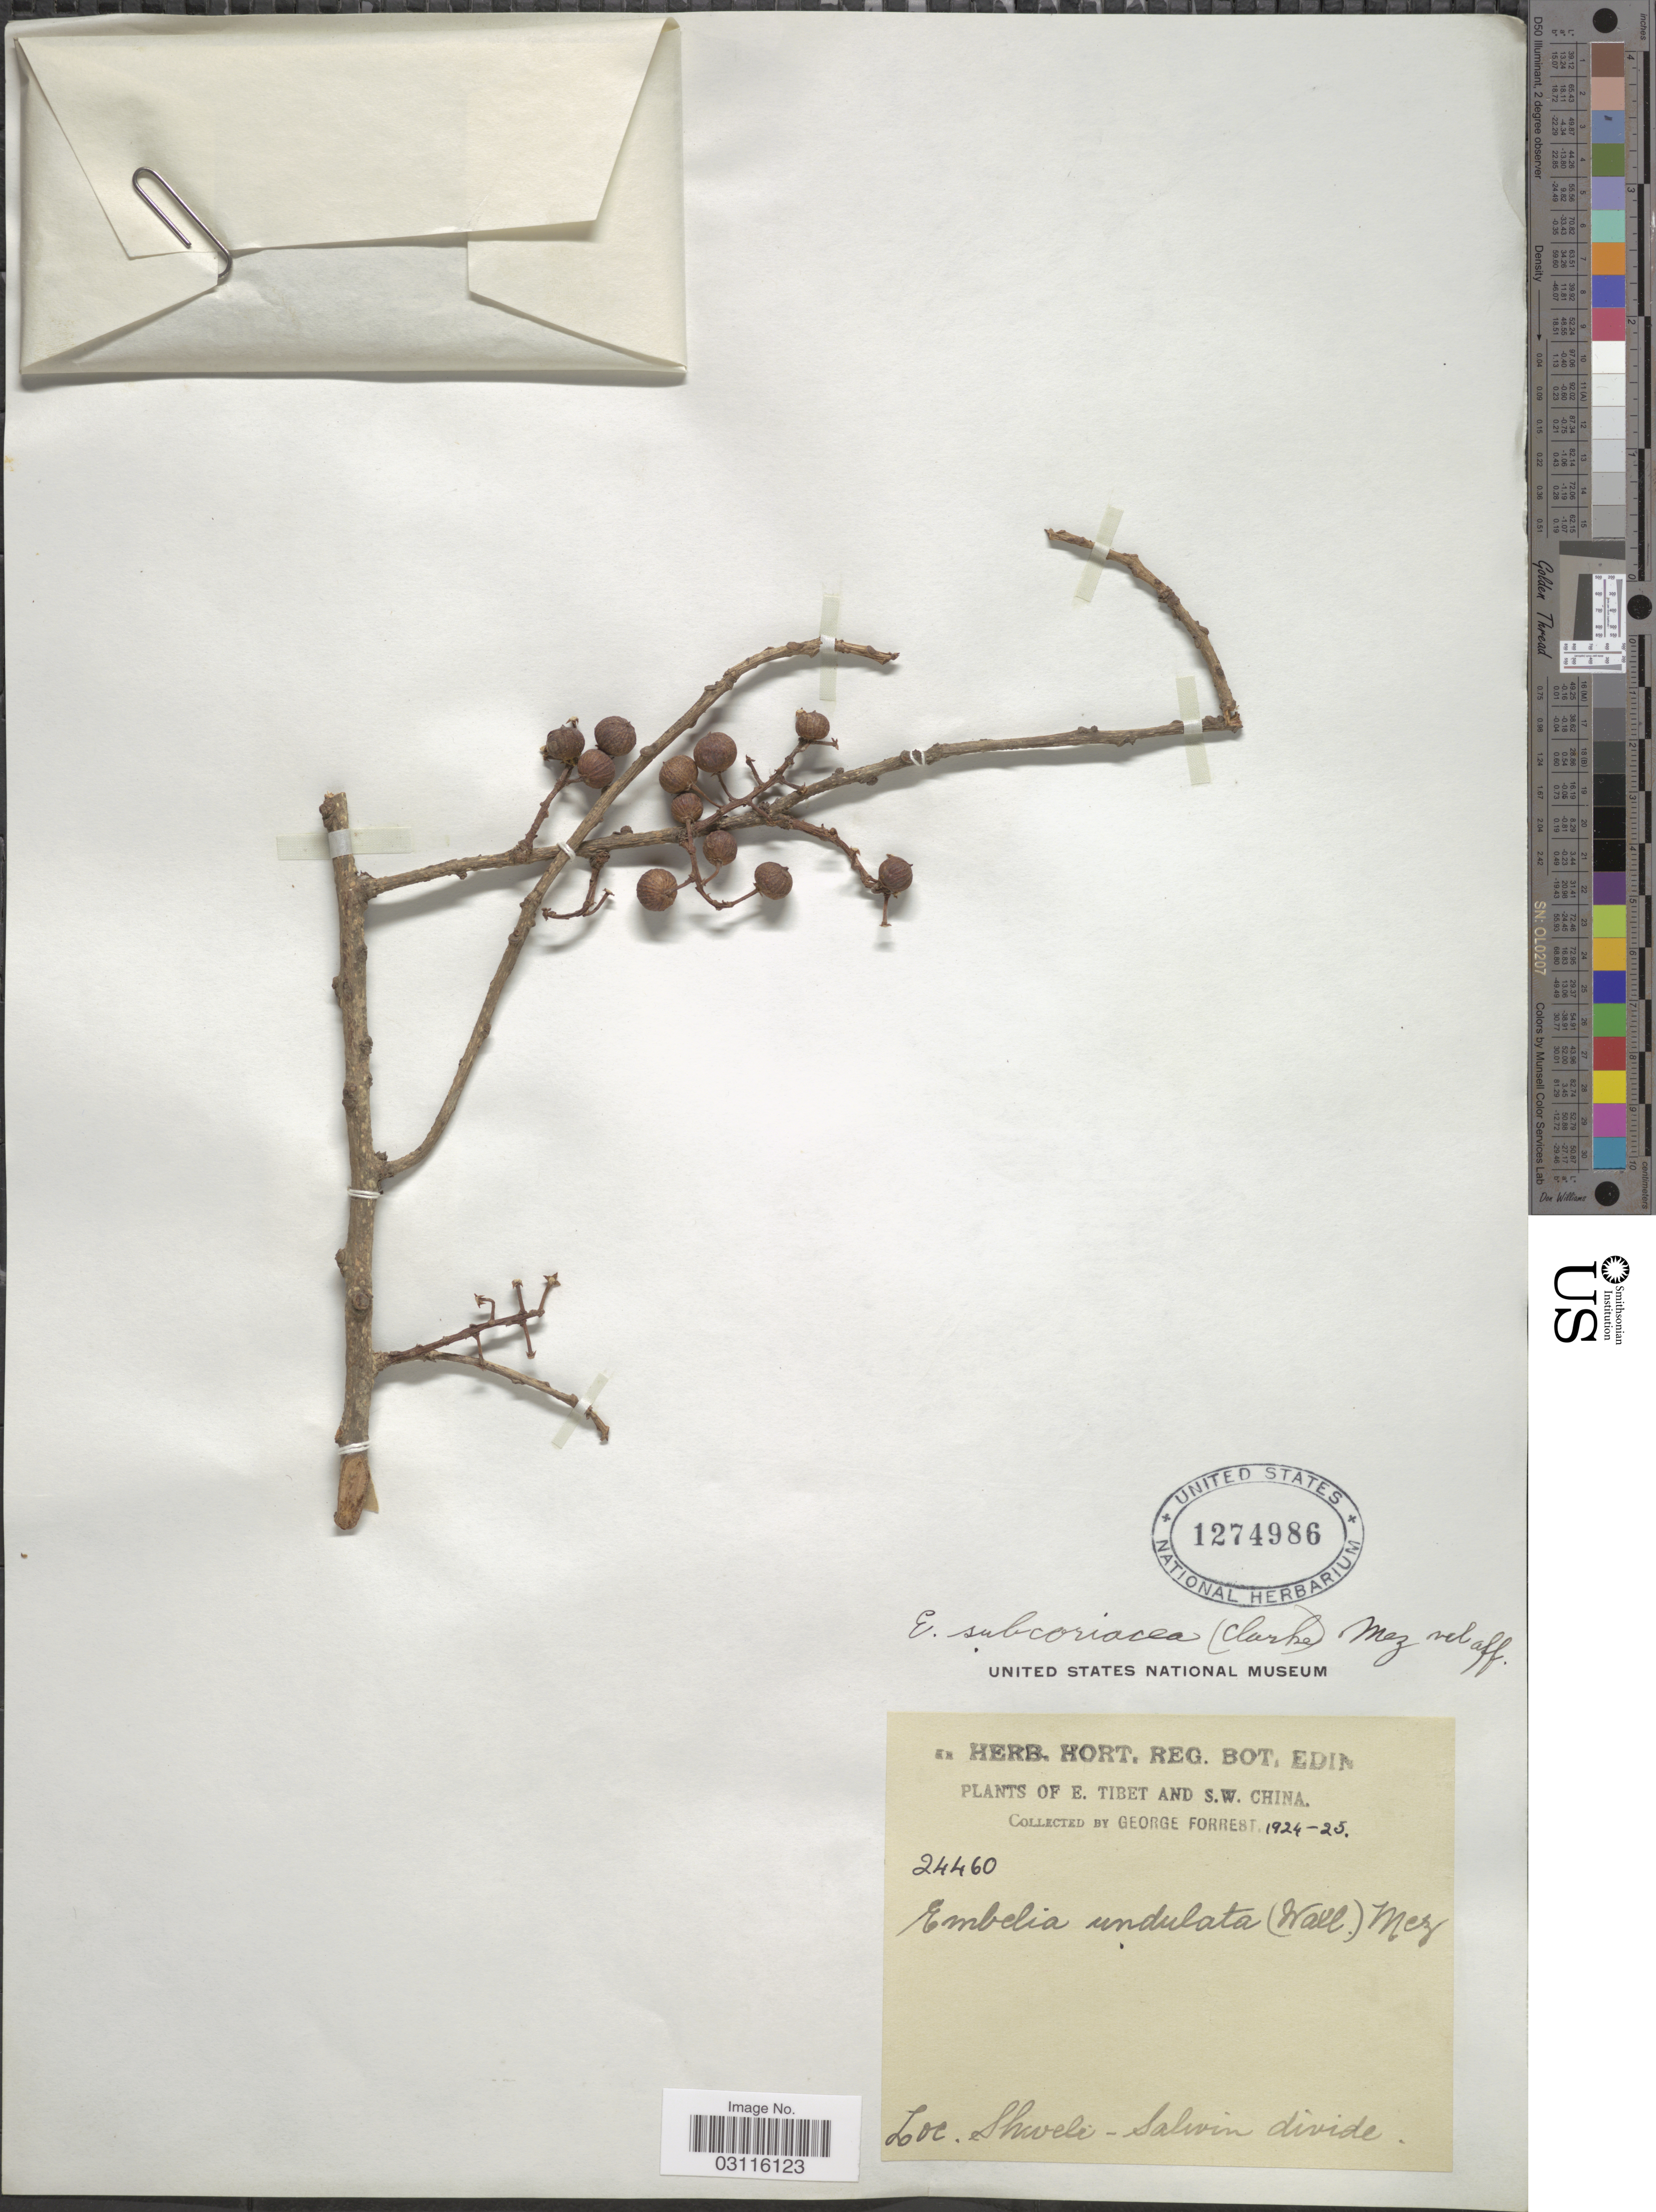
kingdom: Plantae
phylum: Tracheophyta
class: Magnoliopsida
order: Ericales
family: Primulaceae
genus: Embelia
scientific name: Embelia subcoriacea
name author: (C.B. Clarke) Mez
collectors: G. Forrest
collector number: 24460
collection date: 1924/1925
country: China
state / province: Xizang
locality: E. Tibet and S.W. China. Shweli-Salwin divide.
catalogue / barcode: US 1274986